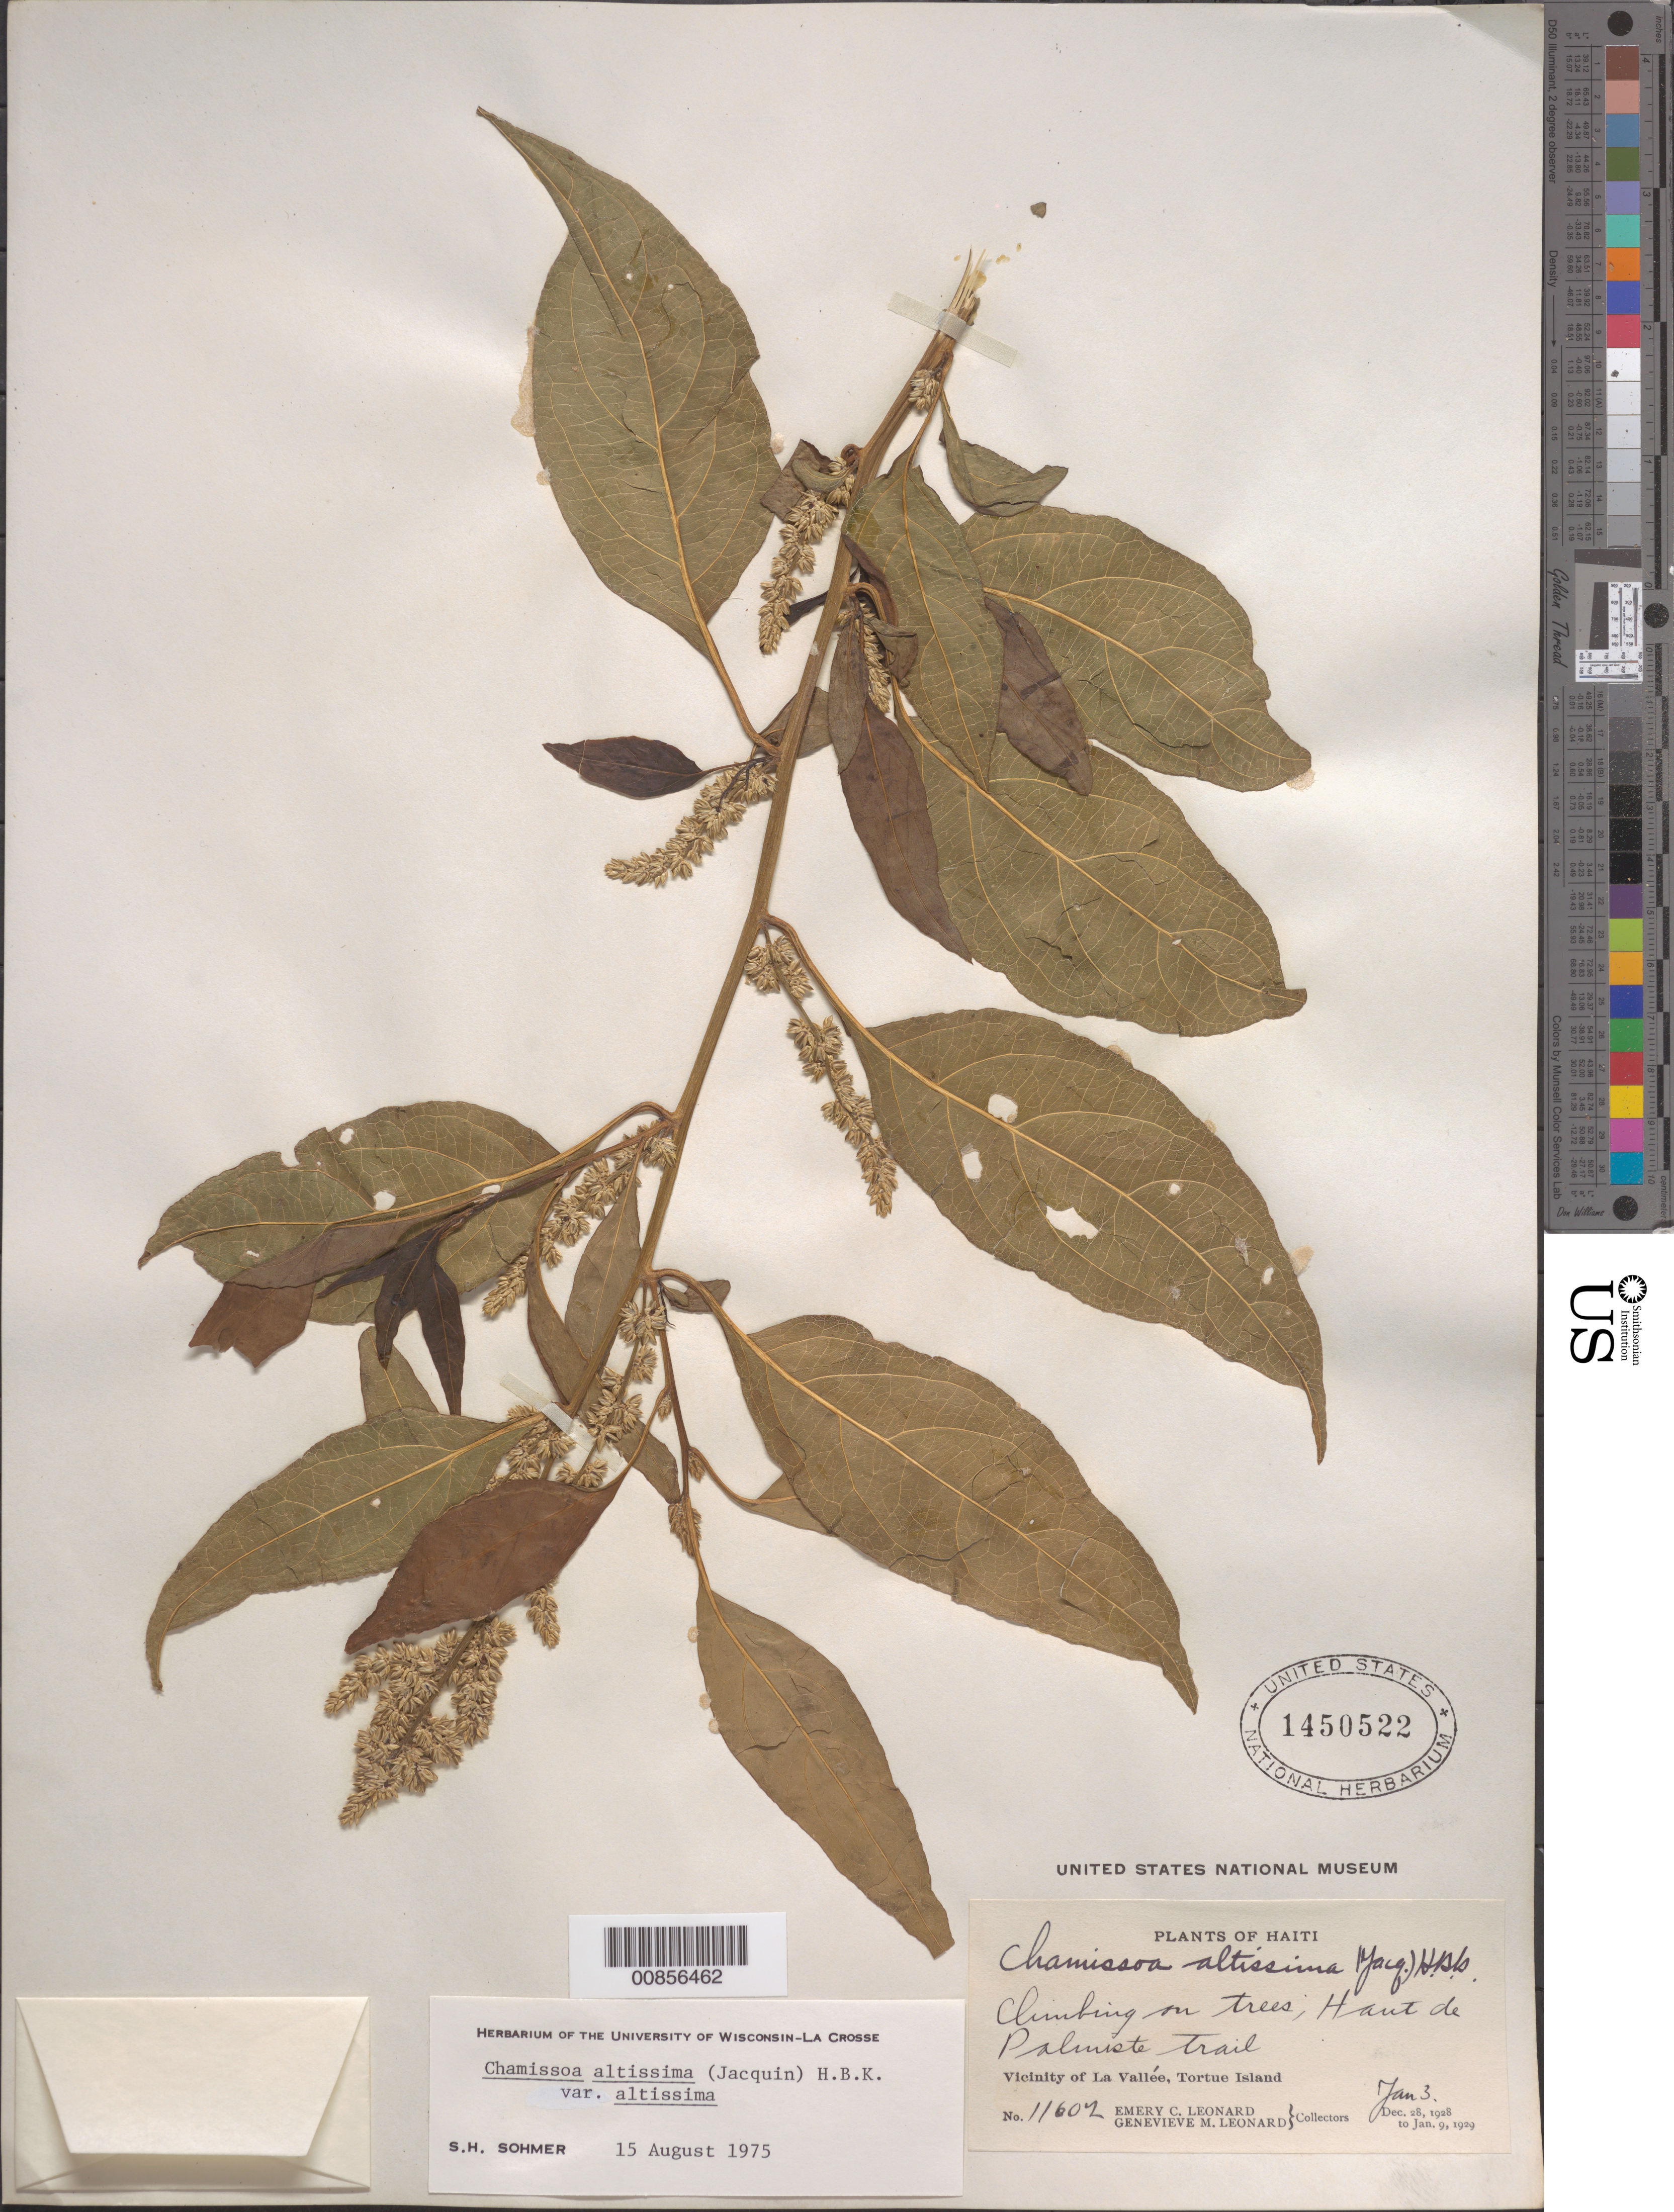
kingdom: Plantae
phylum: Tracheophyta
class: Magnoliopsida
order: Caryophyllales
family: Amaranthaceae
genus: Chamissoa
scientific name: Chamissoa altissima var. altissima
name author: (Jacq.) Kunth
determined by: Sohmer, S. H.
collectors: E. C. Leonard & G. M. Leonard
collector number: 11602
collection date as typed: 03 Jan 1929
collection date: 1929-01-03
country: Haiti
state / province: Nord-Óuest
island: Île de la Tortue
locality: Vicinity of La Vallée, Tortue Island. Haut de Palmiste trail.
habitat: On trees.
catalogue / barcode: US 1450522